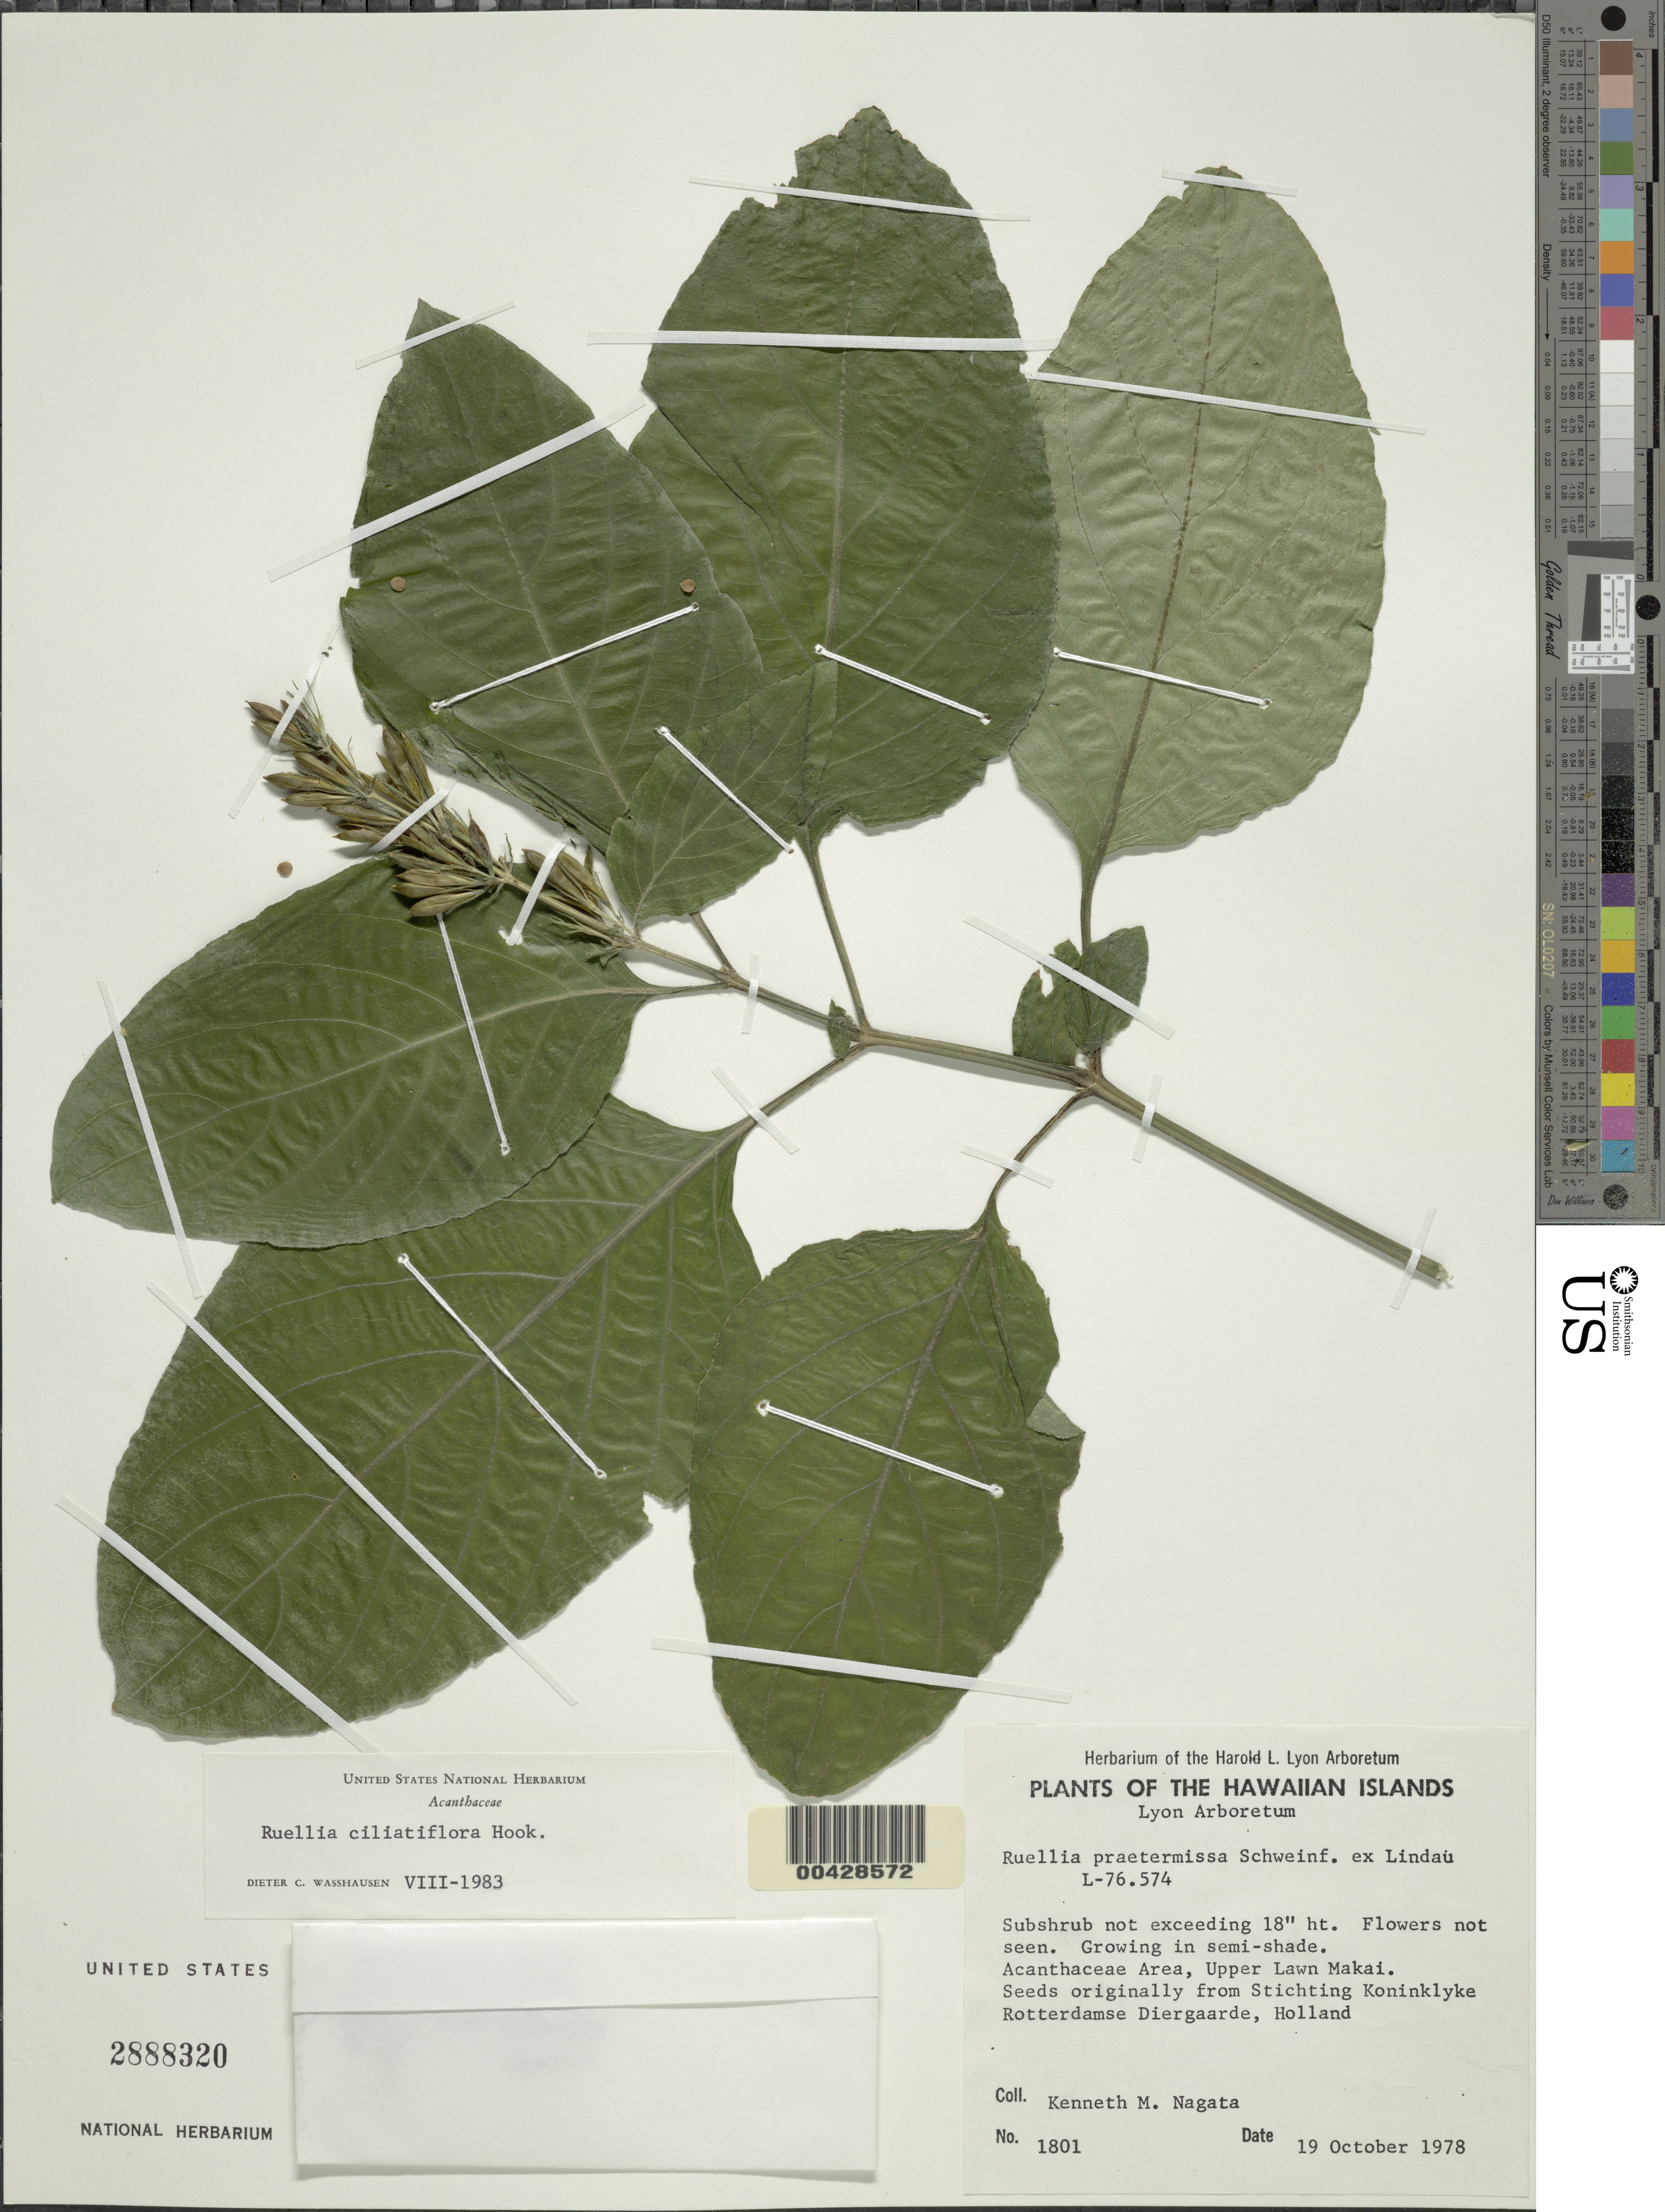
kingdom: Plantae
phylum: Tracheophyta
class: Magnoliopsida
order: Lamiales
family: Acanthaceae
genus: Ruellia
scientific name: Ruellia ciliatiflora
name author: Hook.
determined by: Wasshausen, Dieter C., (BOT), Smithsonian Institution - National Museum of Natural History (UNITED STATES)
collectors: K. Nagata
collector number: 1801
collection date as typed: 19 Oct 1978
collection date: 1978-10-19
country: United States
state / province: Hawaii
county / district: Honolulu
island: Oahu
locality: Upper Lawn Makai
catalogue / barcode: US 2888320